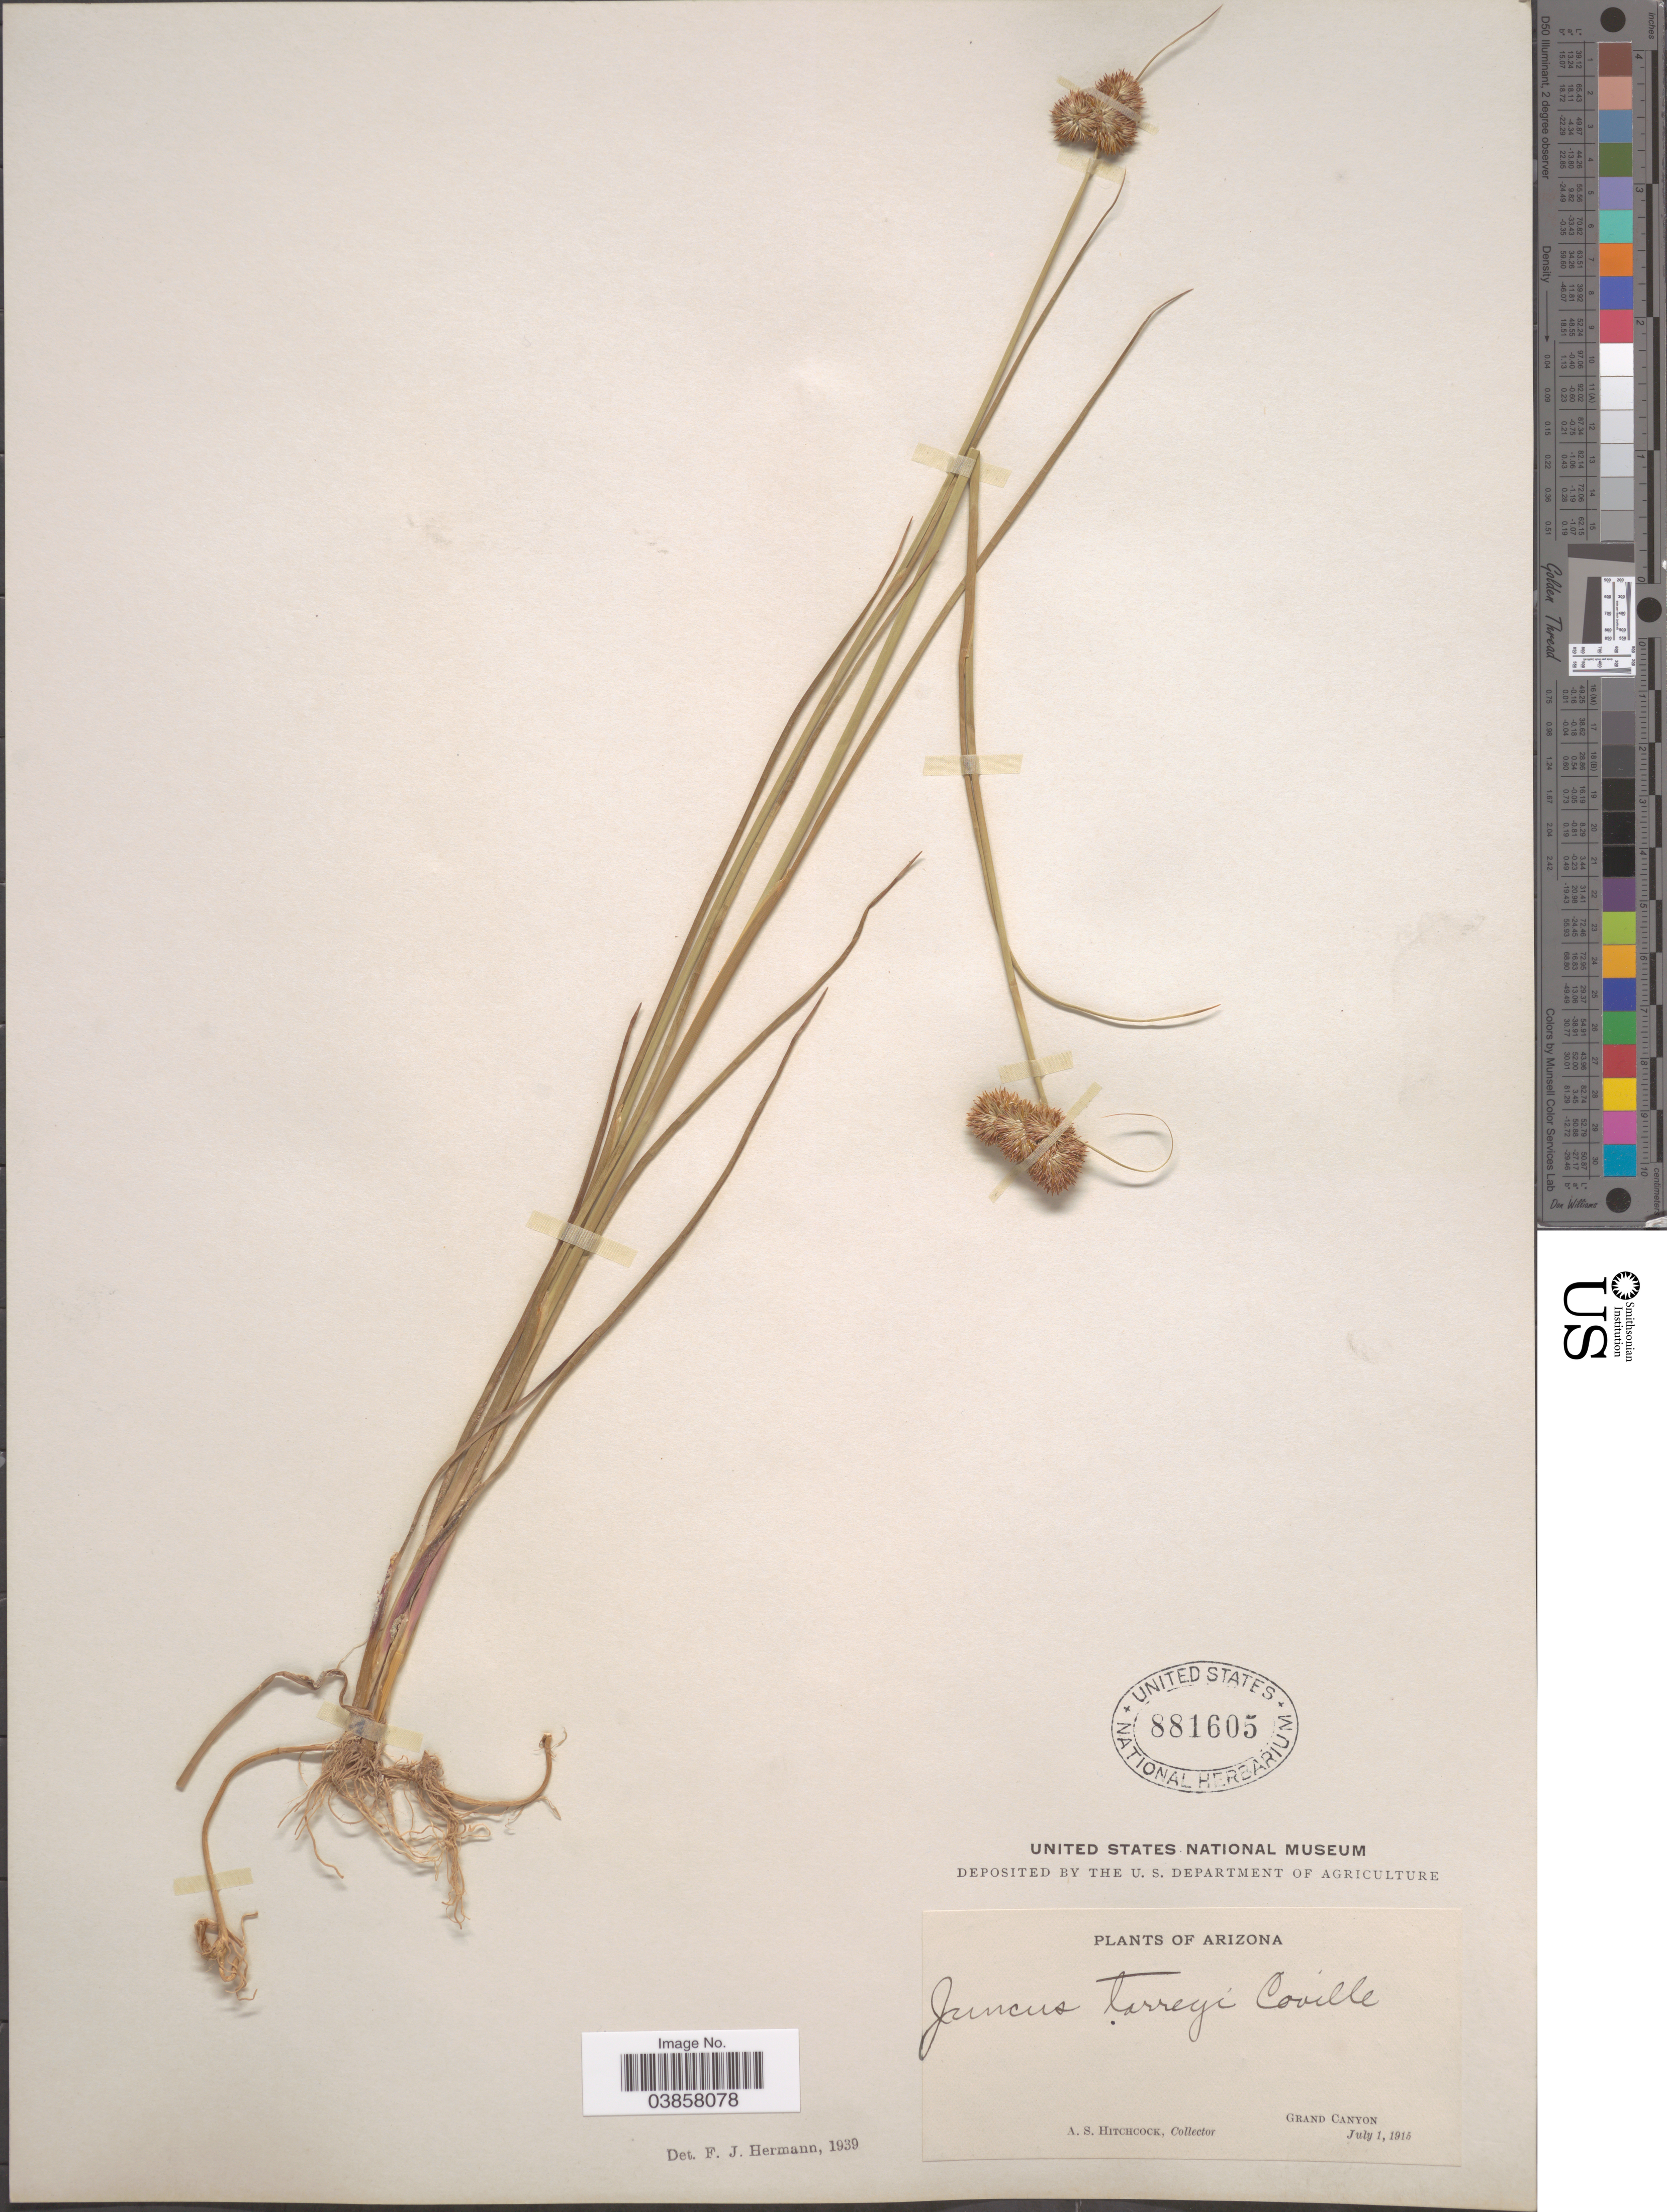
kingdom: Plantae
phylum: Tracheophyta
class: Liliopsida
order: Poales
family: Juncaceae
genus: Juncus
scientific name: Juncus torreyi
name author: Coville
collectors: A. S. Hitchcock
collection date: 1915-07-01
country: United States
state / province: Arizona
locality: Grand Canyon.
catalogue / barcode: US 881605